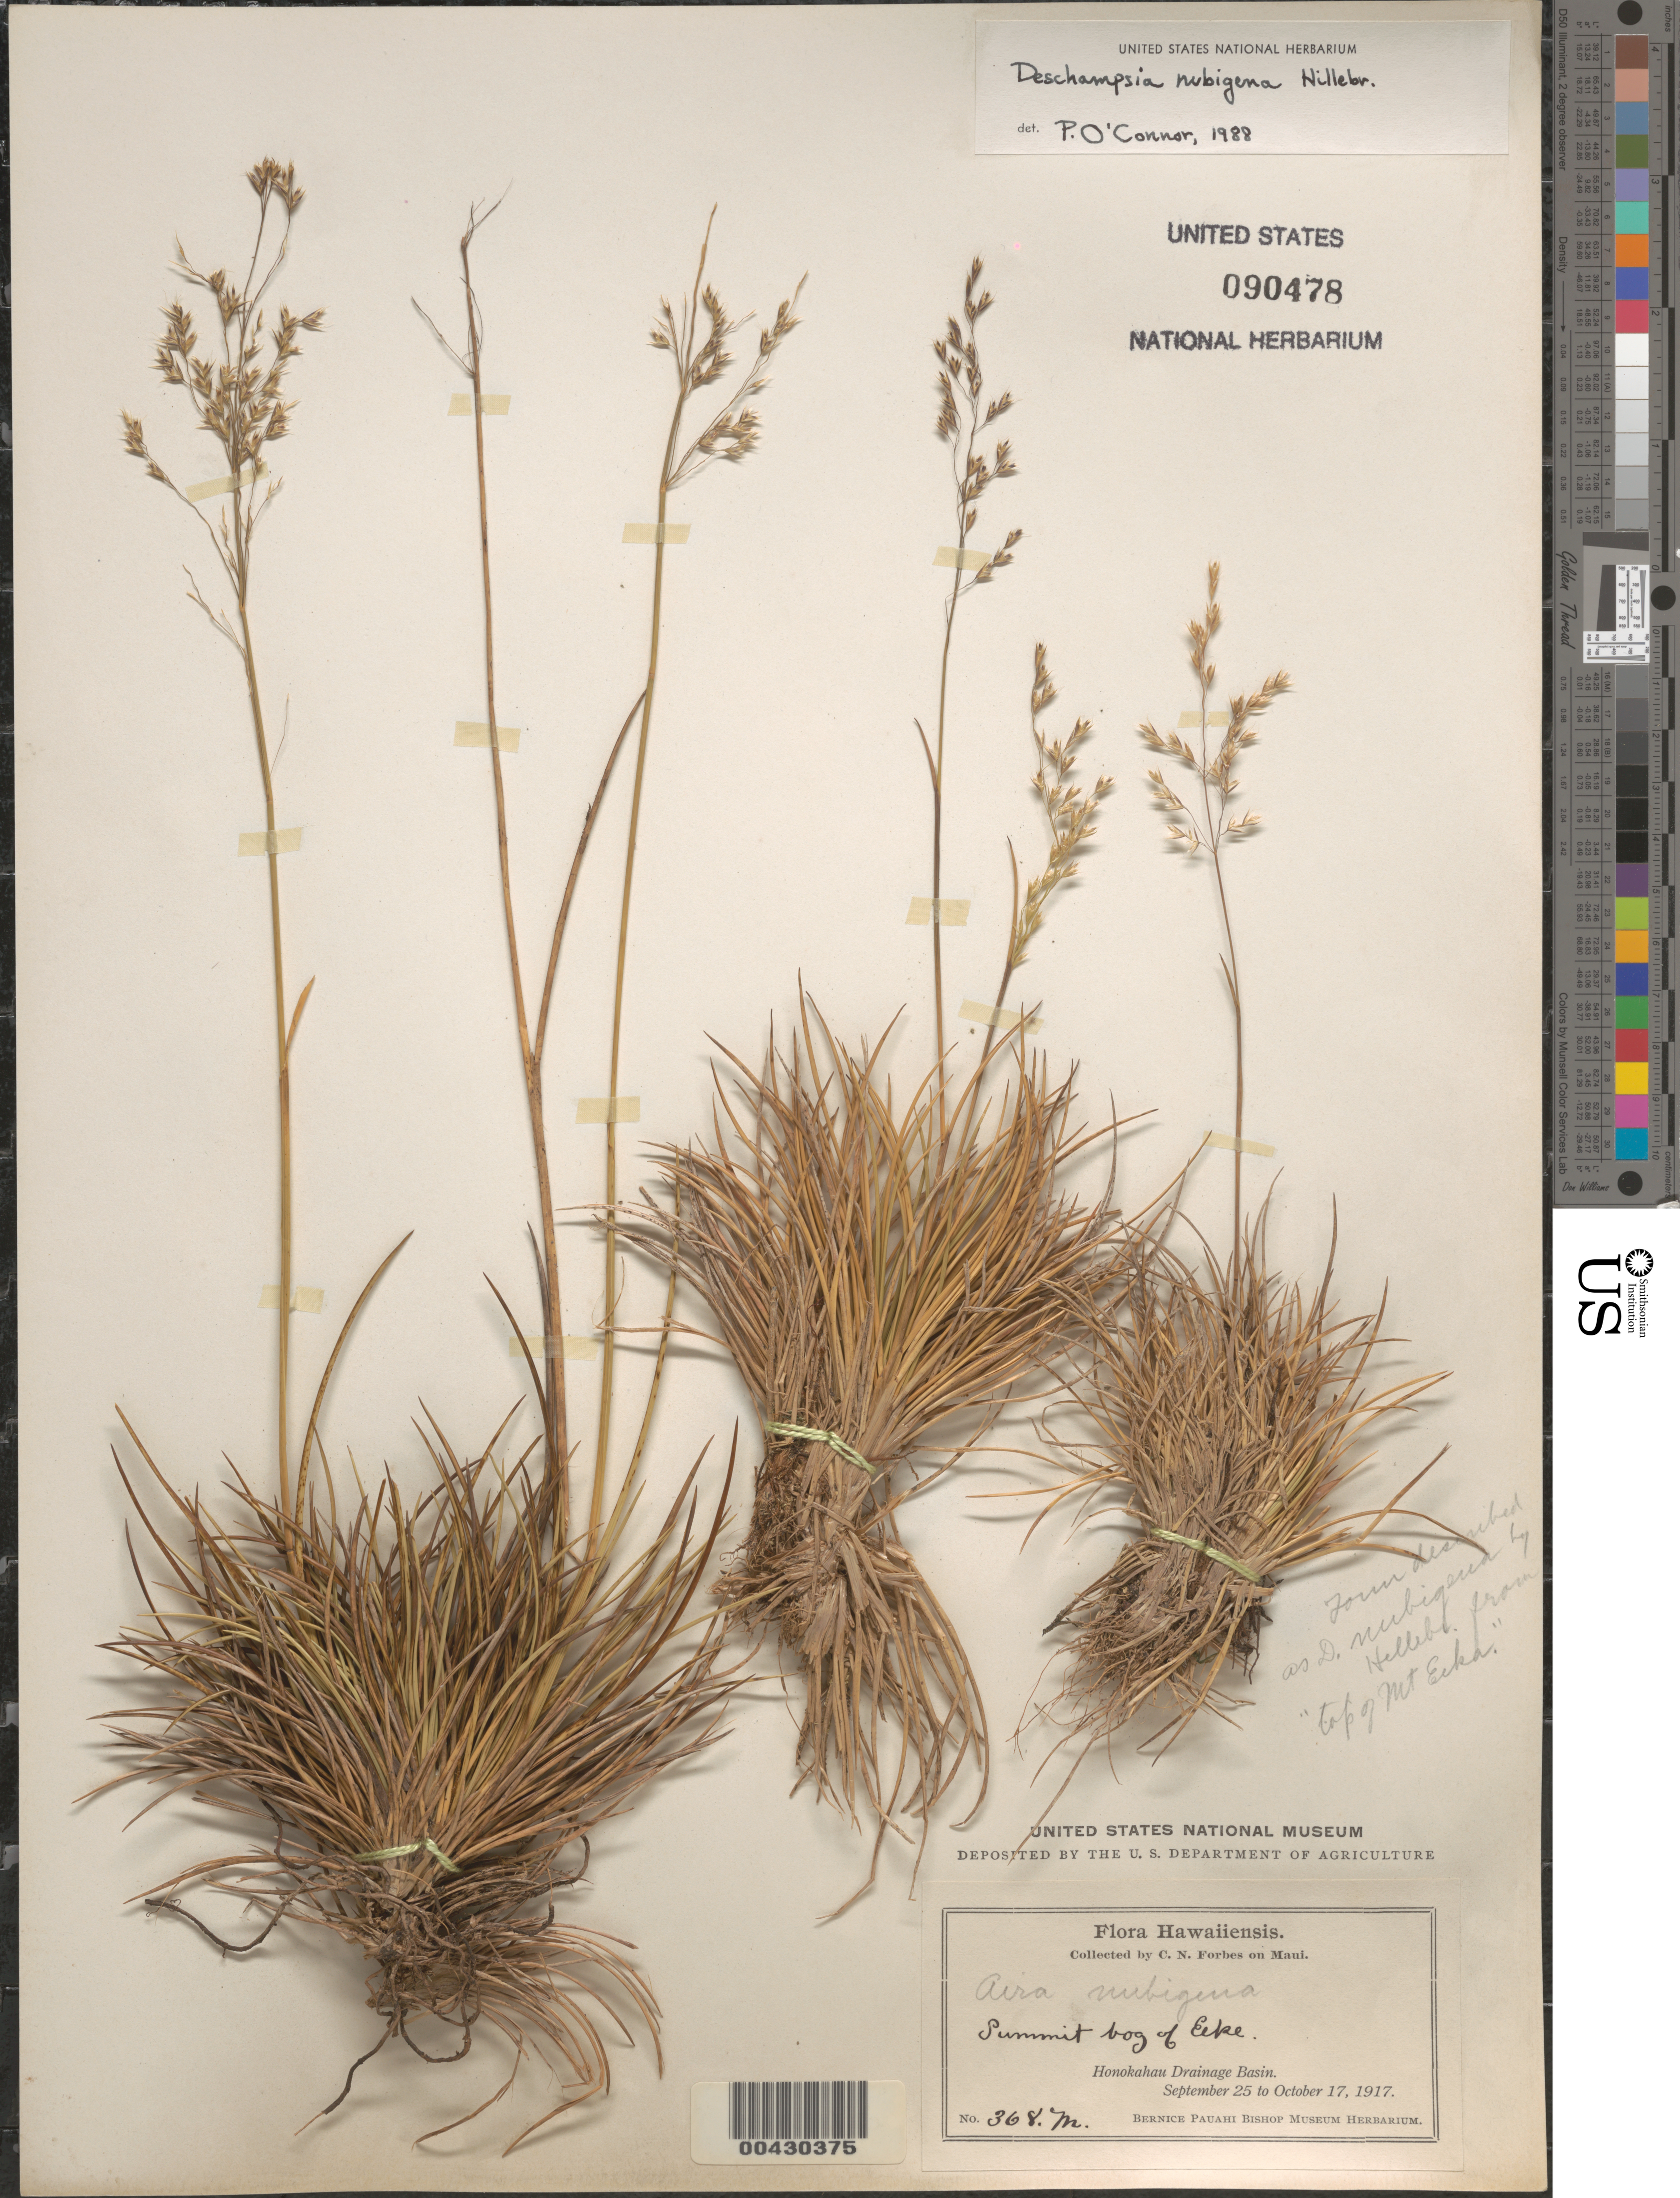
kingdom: Plantae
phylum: Tracheophyta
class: Liliopsida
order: Poales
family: Poaceae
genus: Deschampsia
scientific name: Deschampsia nubigena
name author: Hillebr.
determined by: O'Connor, P.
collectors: C. N. Forbes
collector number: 368.M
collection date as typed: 25 Sep 1917 to 17 Oct 1917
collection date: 1917-09-25/1917-10-17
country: United States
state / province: Hawaii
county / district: Maui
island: Maui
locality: Honokahau Drainage Basin, Summit bog of Eke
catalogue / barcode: US 90478